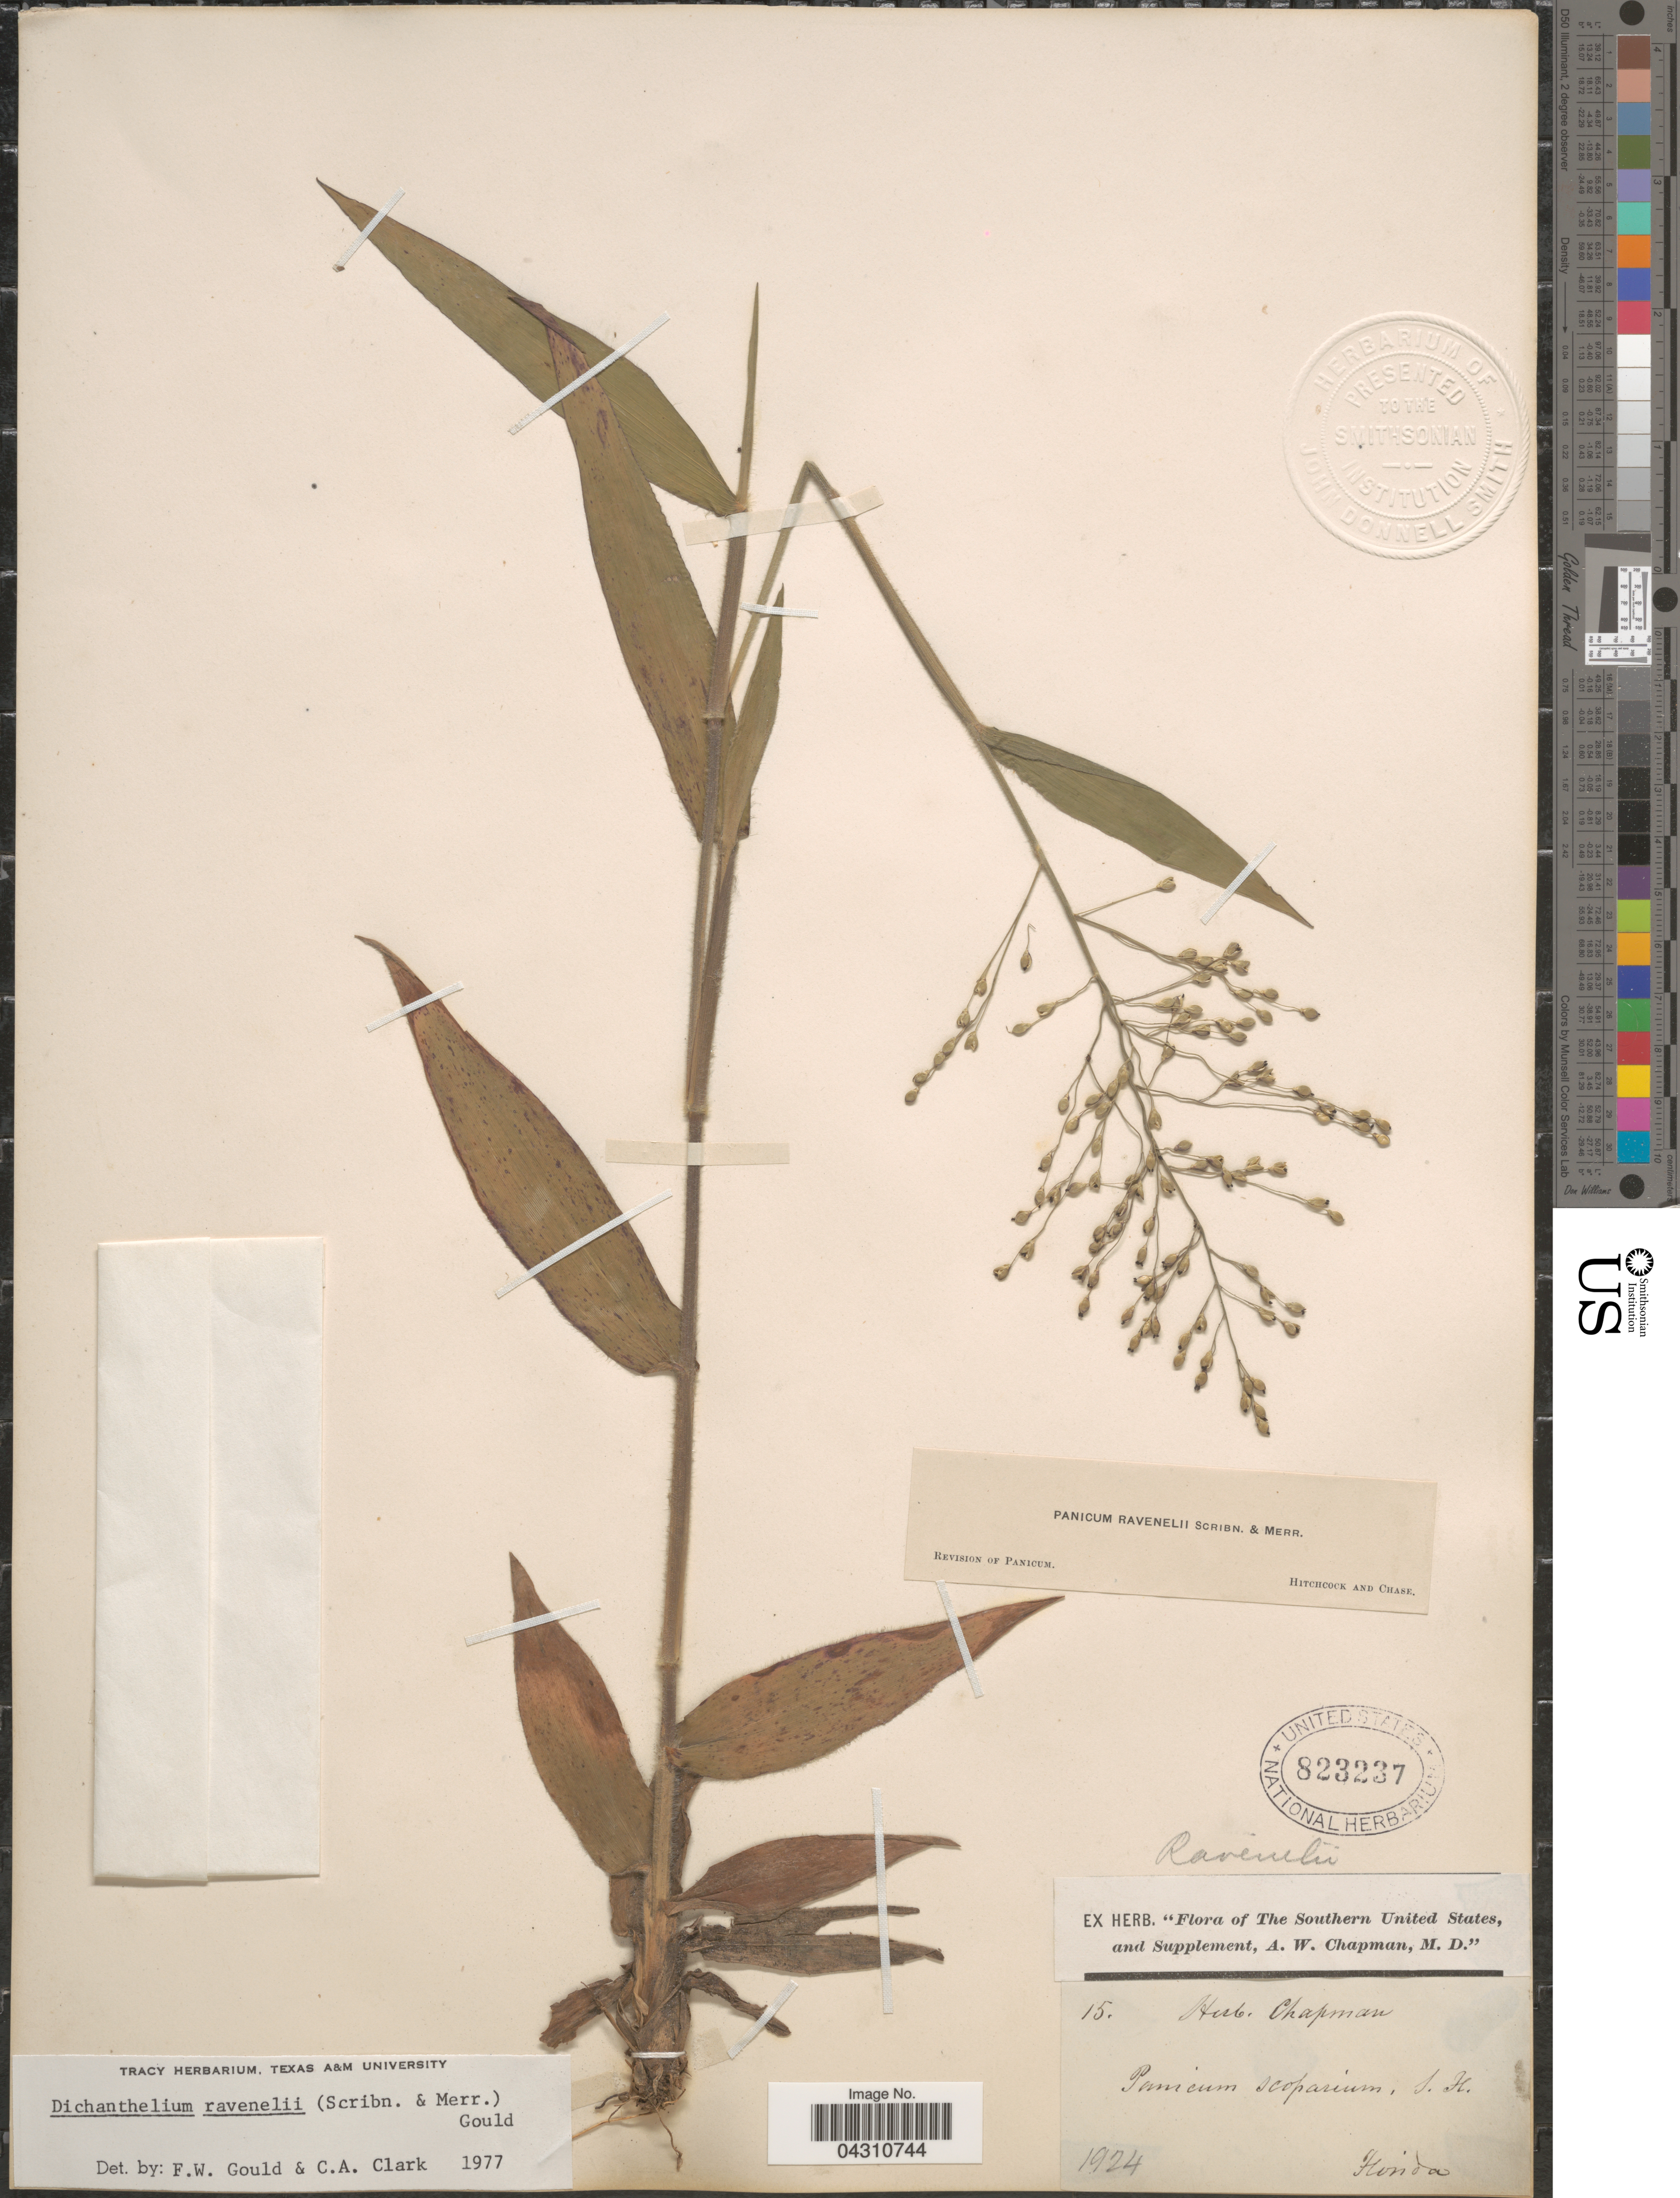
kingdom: Plantae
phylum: Tracheophyta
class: Liliopsida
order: Poales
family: Poaceae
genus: Dichanthelium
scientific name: Dichanthelium ravenelii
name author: (Scribn. & Merr.) Gould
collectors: ex herb. A.W. Chapman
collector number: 15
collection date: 1924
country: United States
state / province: Florida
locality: The Southern United States.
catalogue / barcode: US 823237